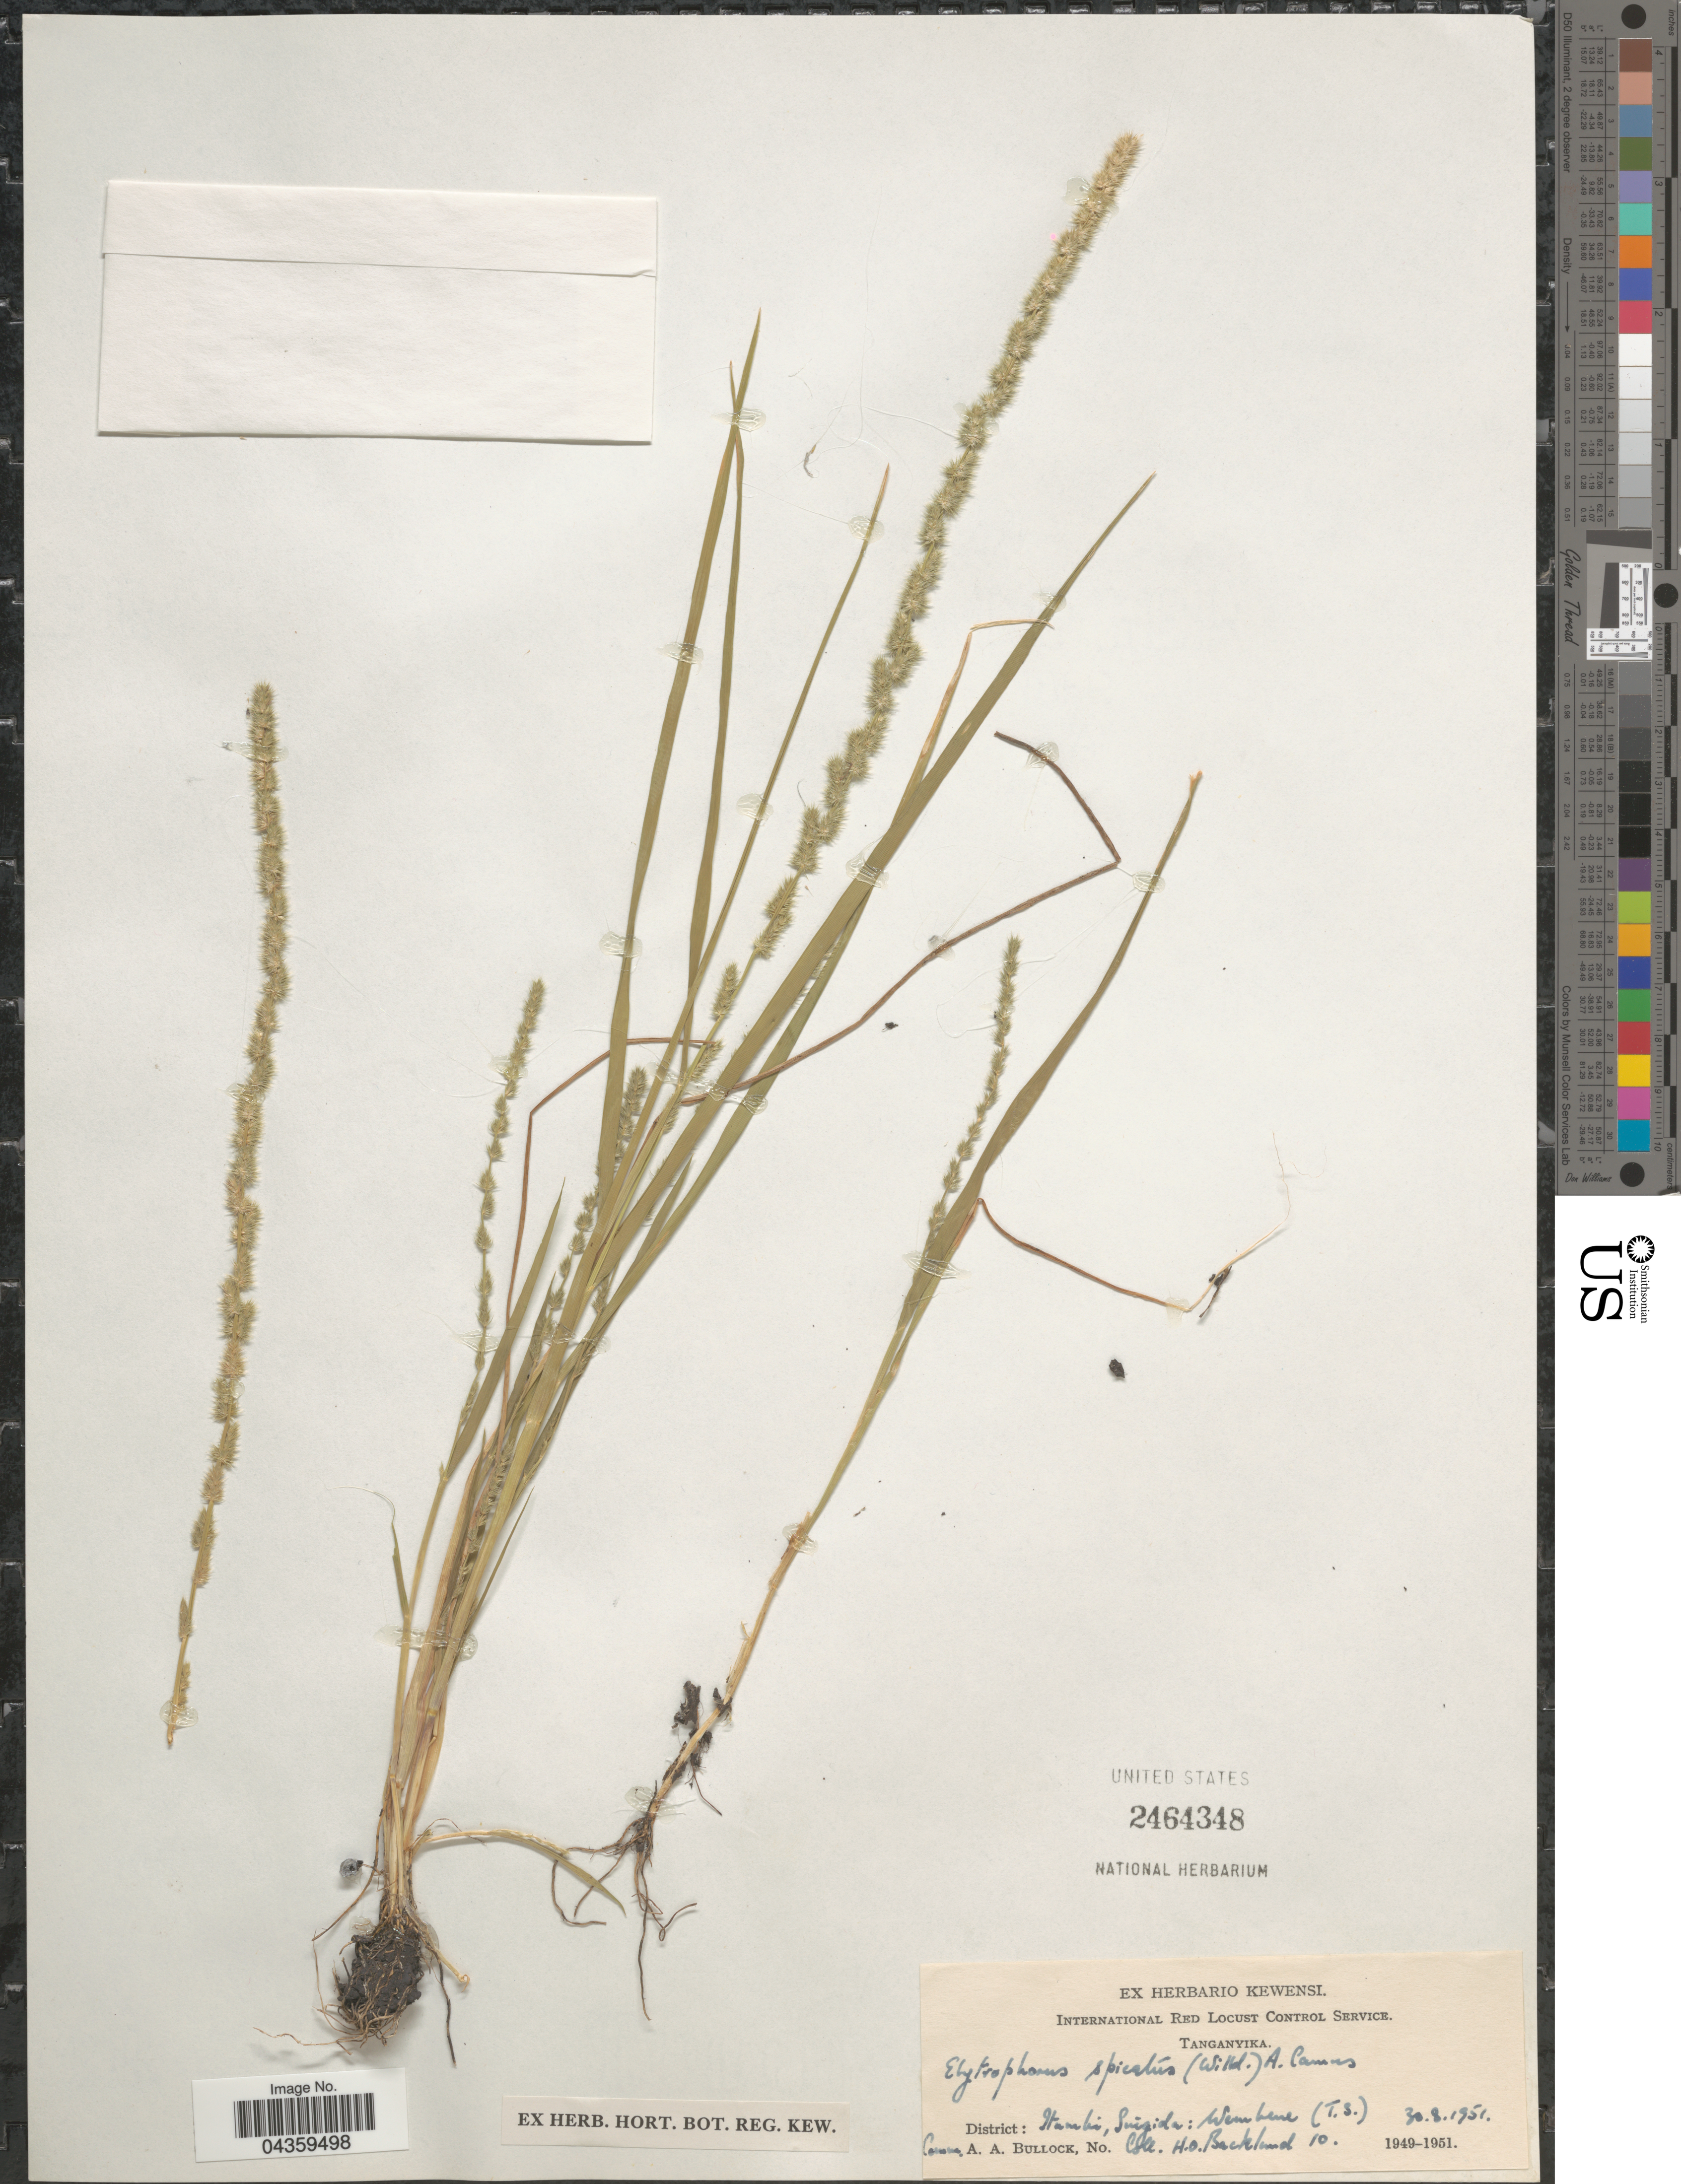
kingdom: Plantae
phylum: Tracheophyta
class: Liliopsida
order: Poales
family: Poaceae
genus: Elytrophorus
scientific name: Elytrophorus spicatus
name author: (Willd.) A. Camus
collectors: H. Backlund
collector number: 10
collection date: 1951-08-30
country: Tanzania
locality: Tanganyika. District: Itambi, Suigida: Wembere (T.S.).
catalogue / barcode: US 2464348